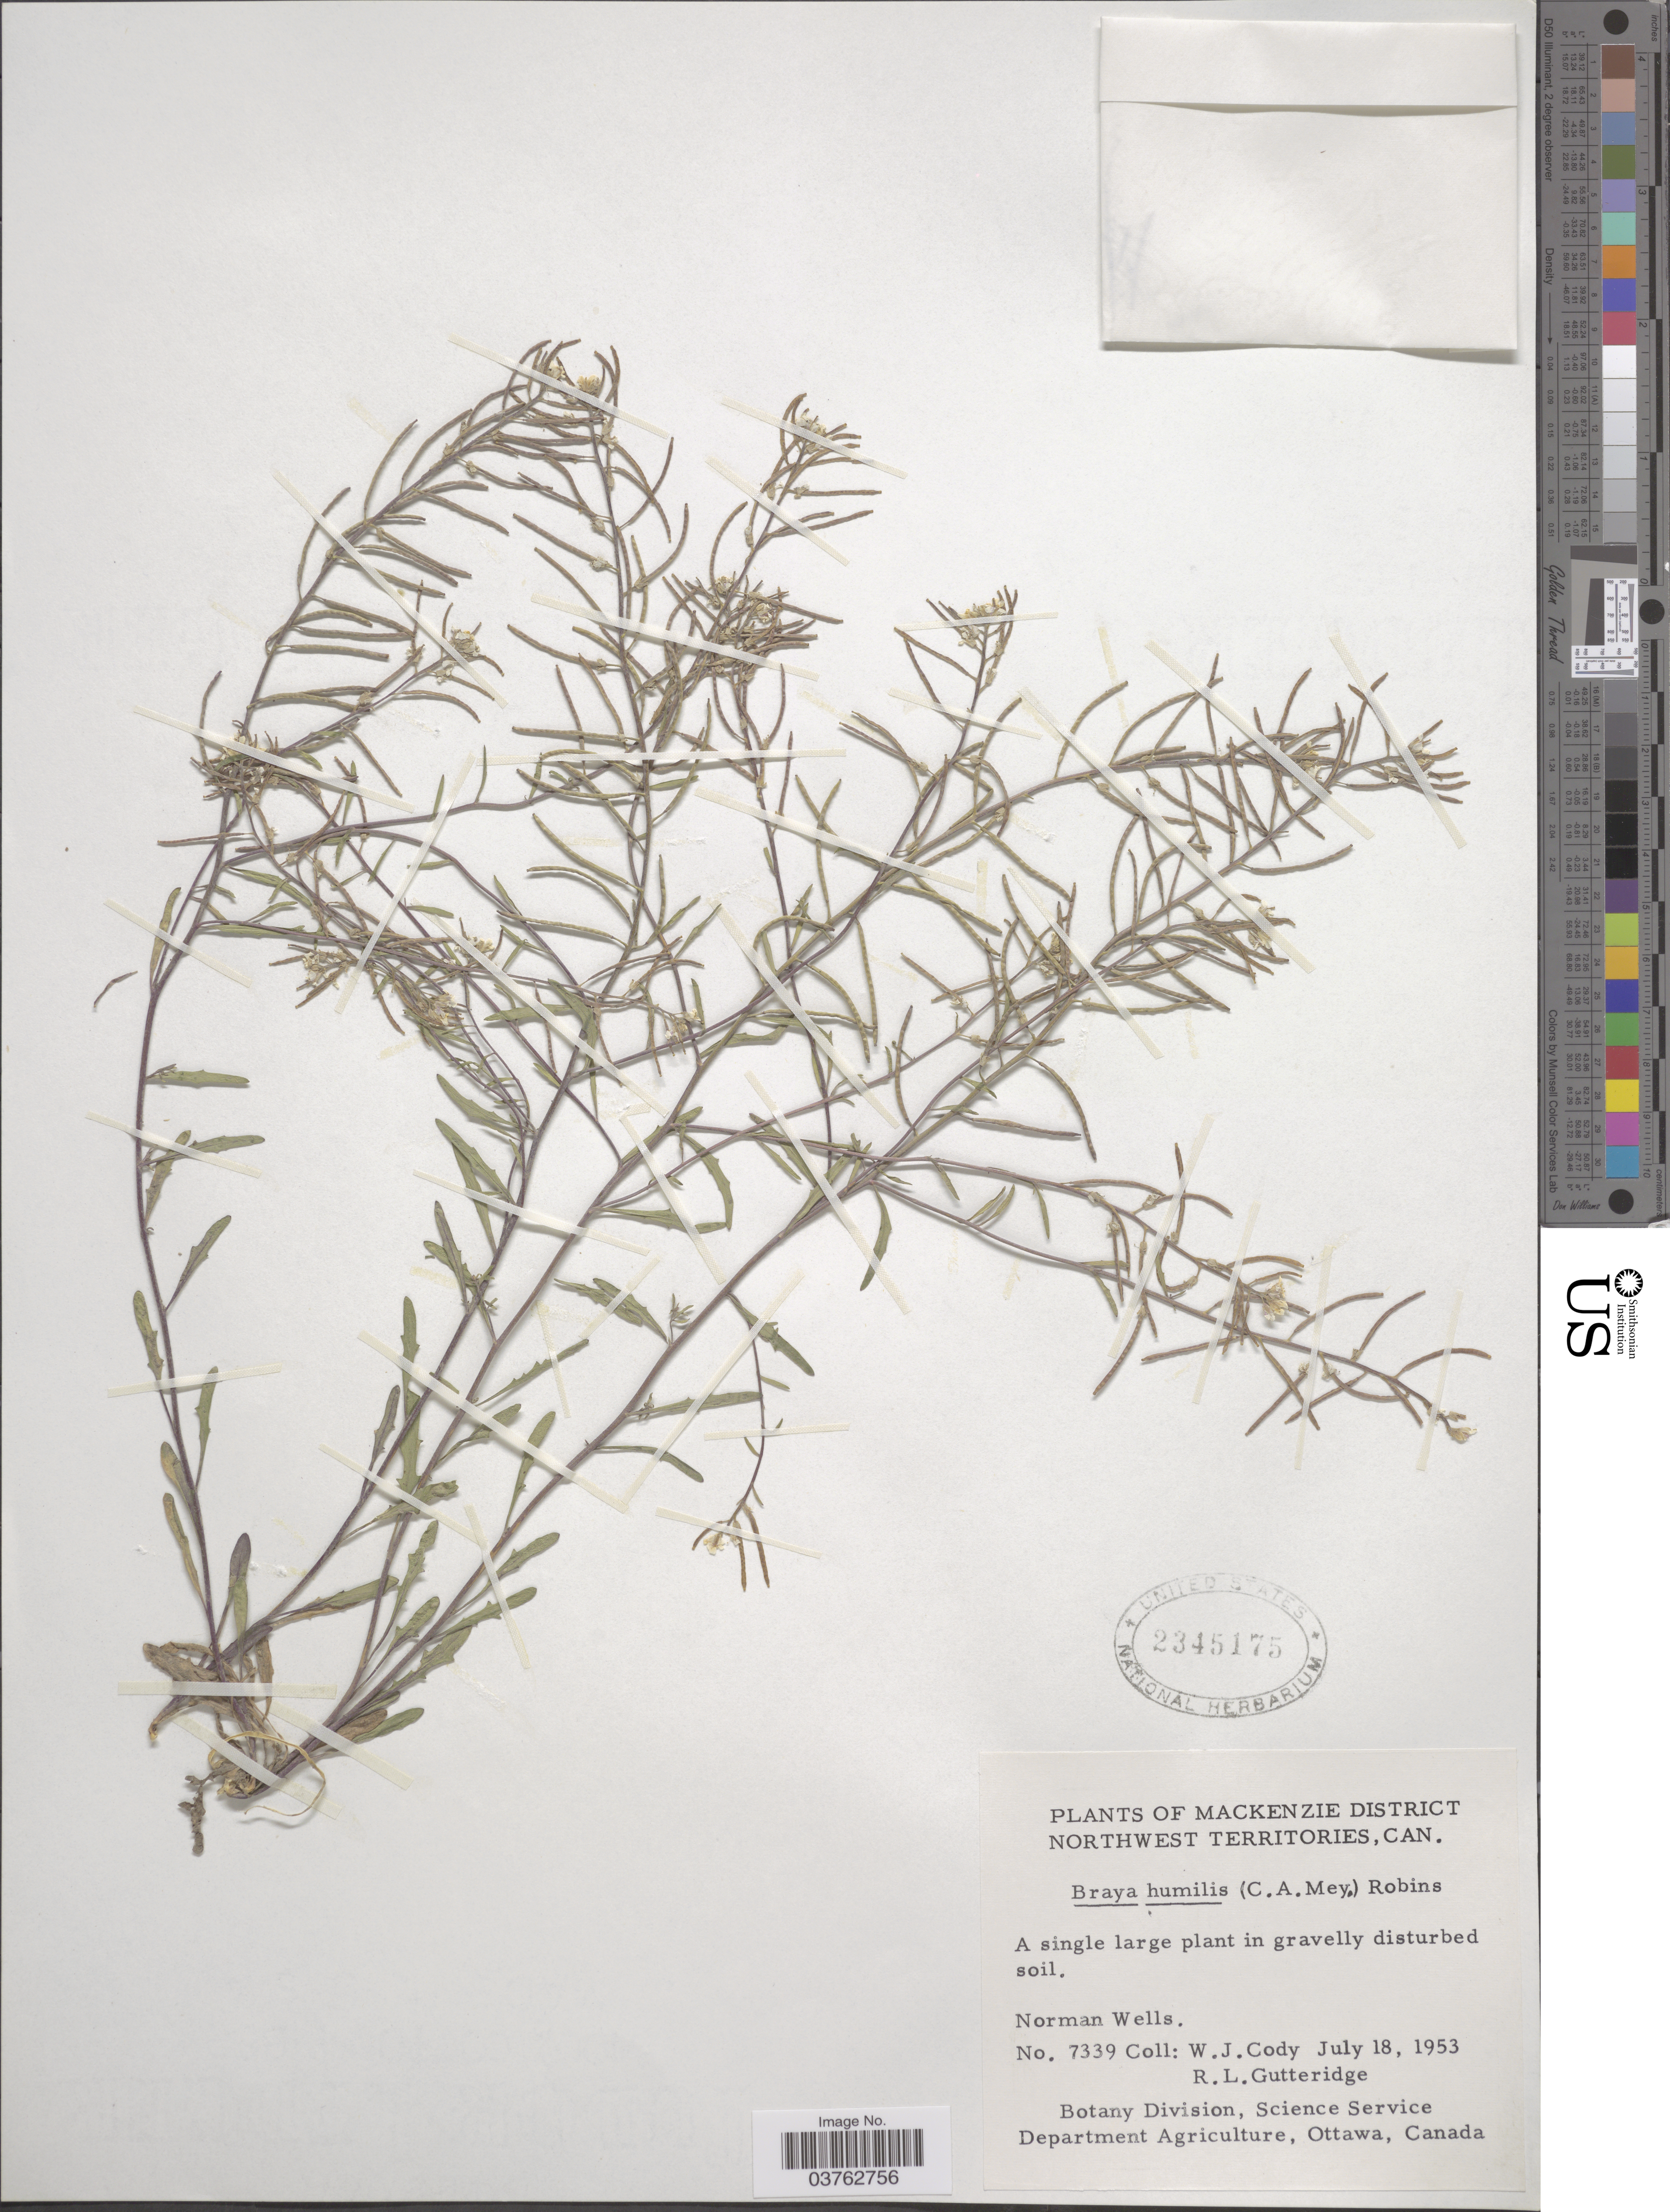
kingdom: Plantae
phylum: Tracheophyta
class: Magnoliopsida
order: Brassicales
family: Brassicaceae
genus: Braya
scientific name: Braya humilis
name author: (C.A. Mey.) B.L. Rob.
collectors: W. Cody & R. Gutteridge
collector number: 7339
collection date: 1953-07-18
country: Canada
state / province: Northwest Territories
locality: Mackenzie District. Norman Wells.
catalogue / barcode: US 2345175